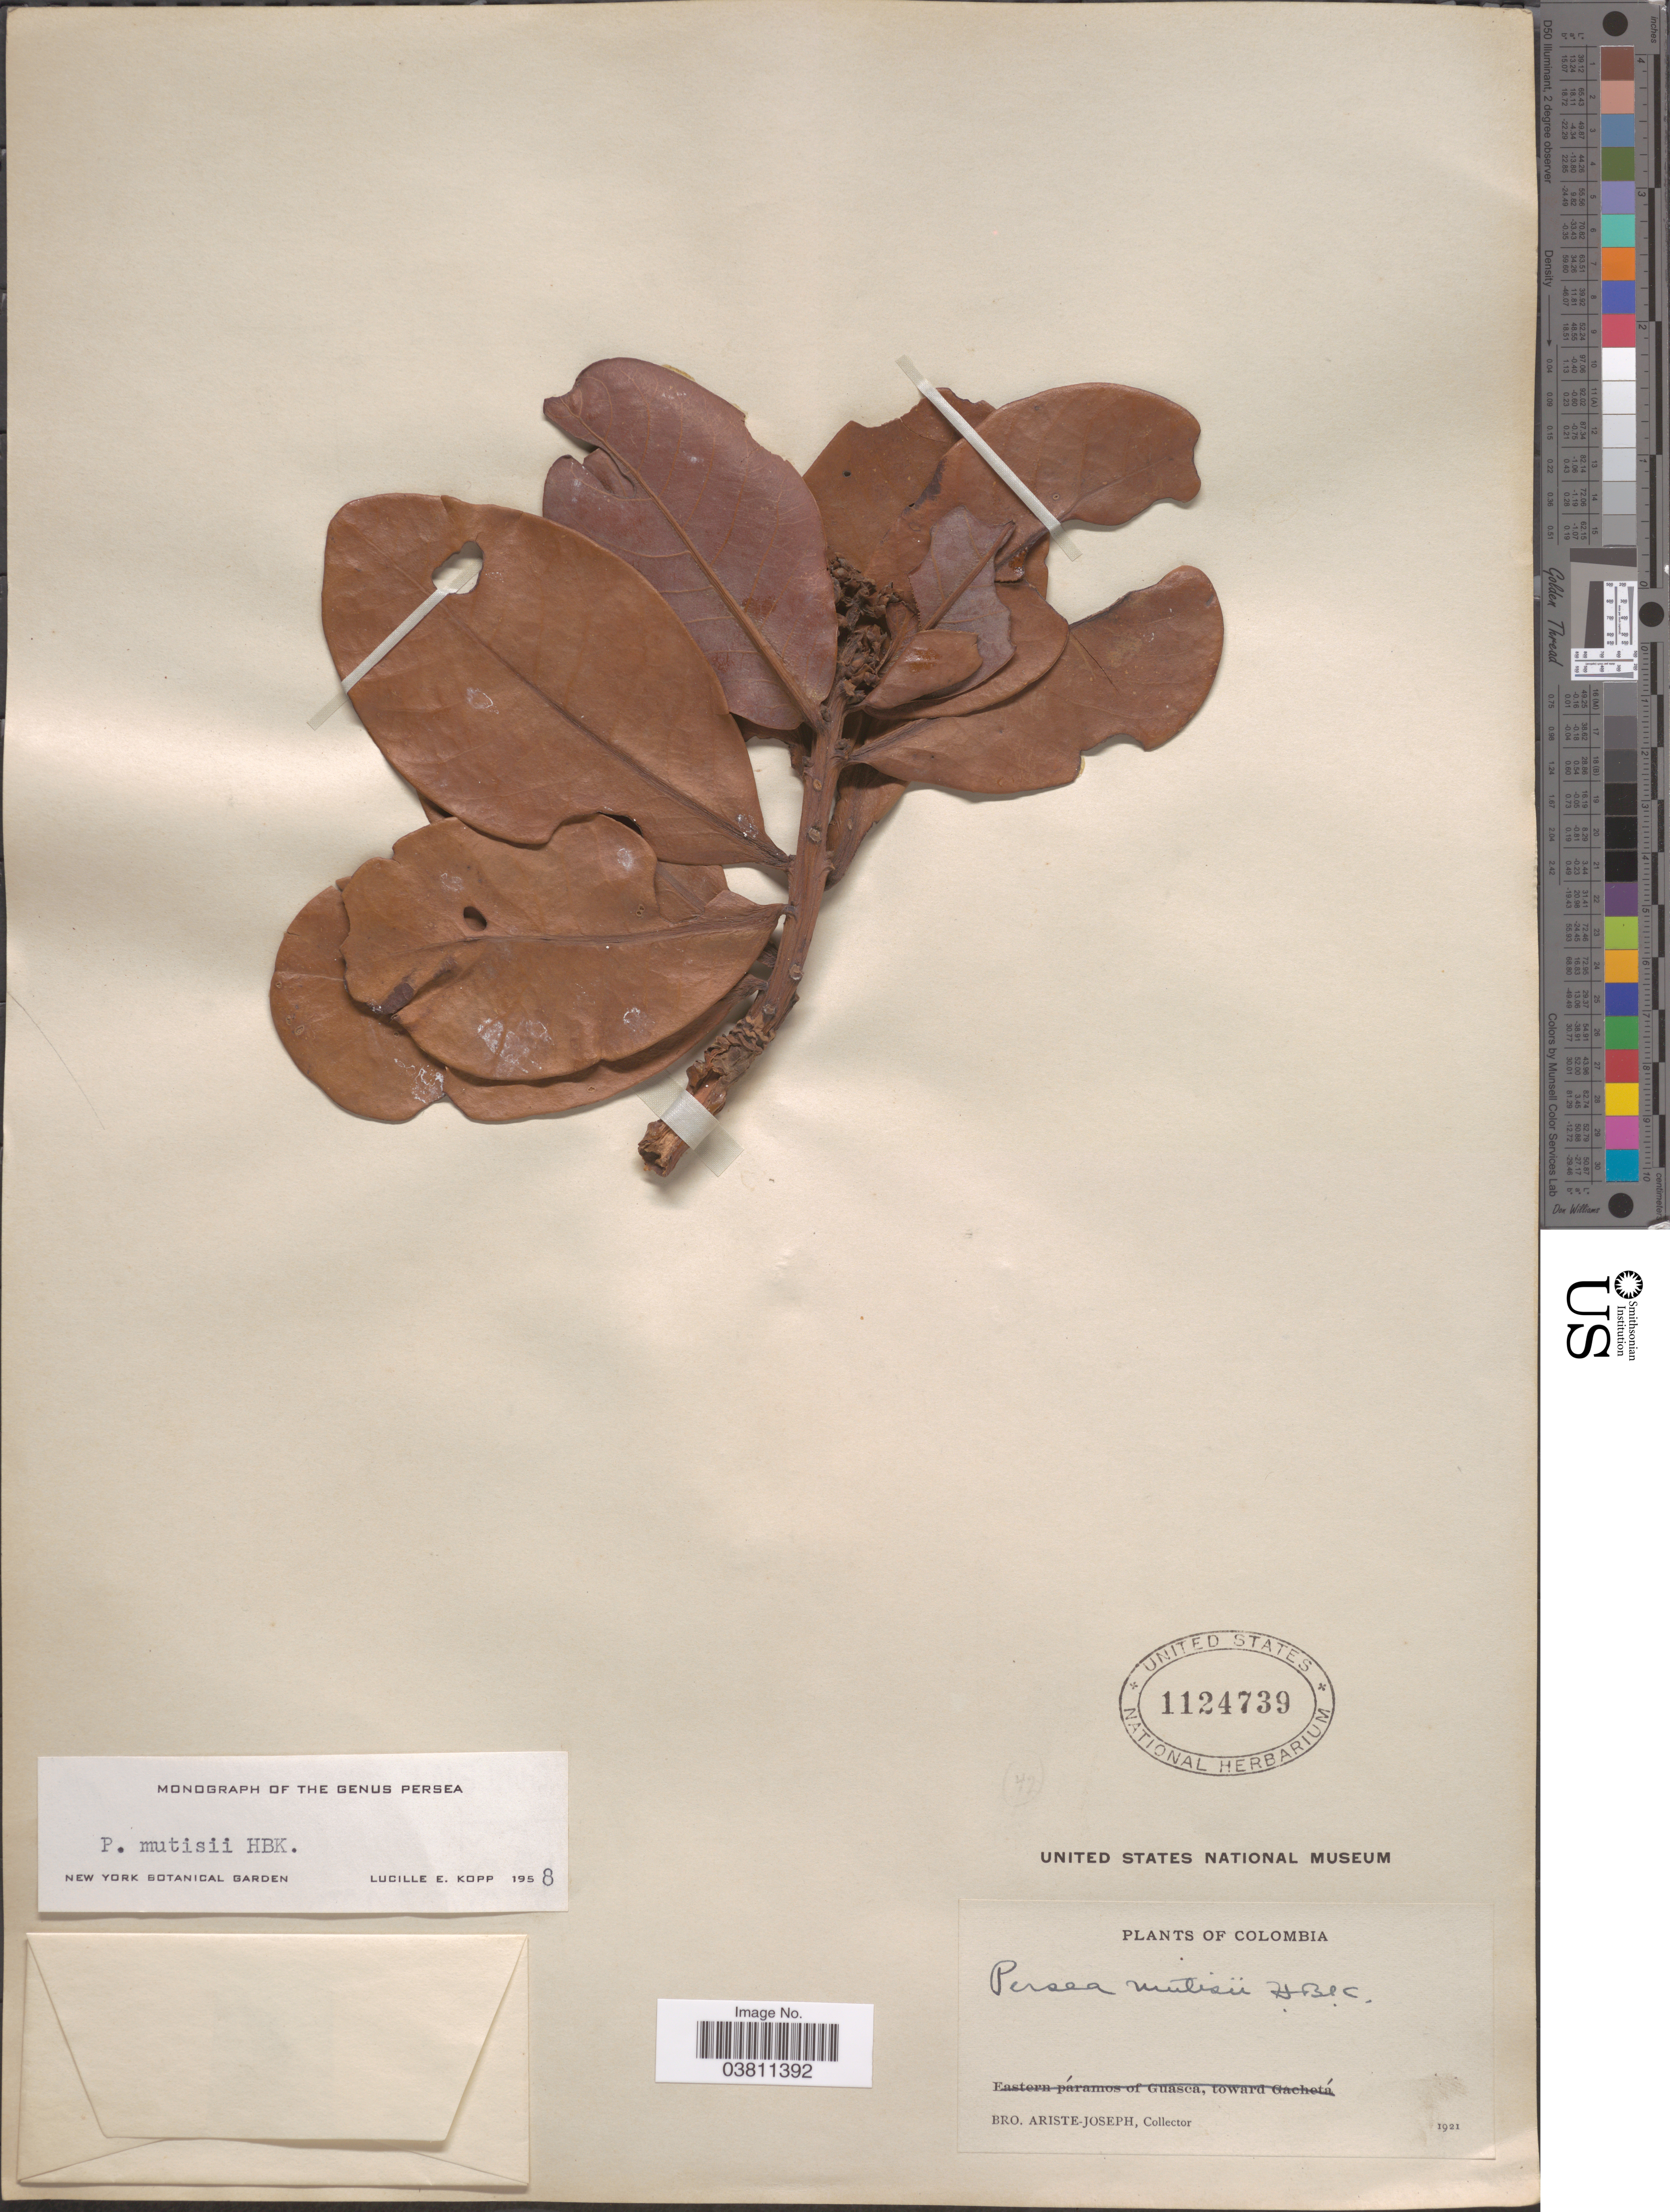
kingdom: Plantae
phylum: Tracheophyta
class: Magnoliopsida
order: Laurales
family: Lauraceae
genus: Persea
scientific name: Persea mutisii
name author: Kunth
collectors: Bro. Ariste-Joseph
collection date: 1921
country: Colombia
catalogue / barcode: US 1124739